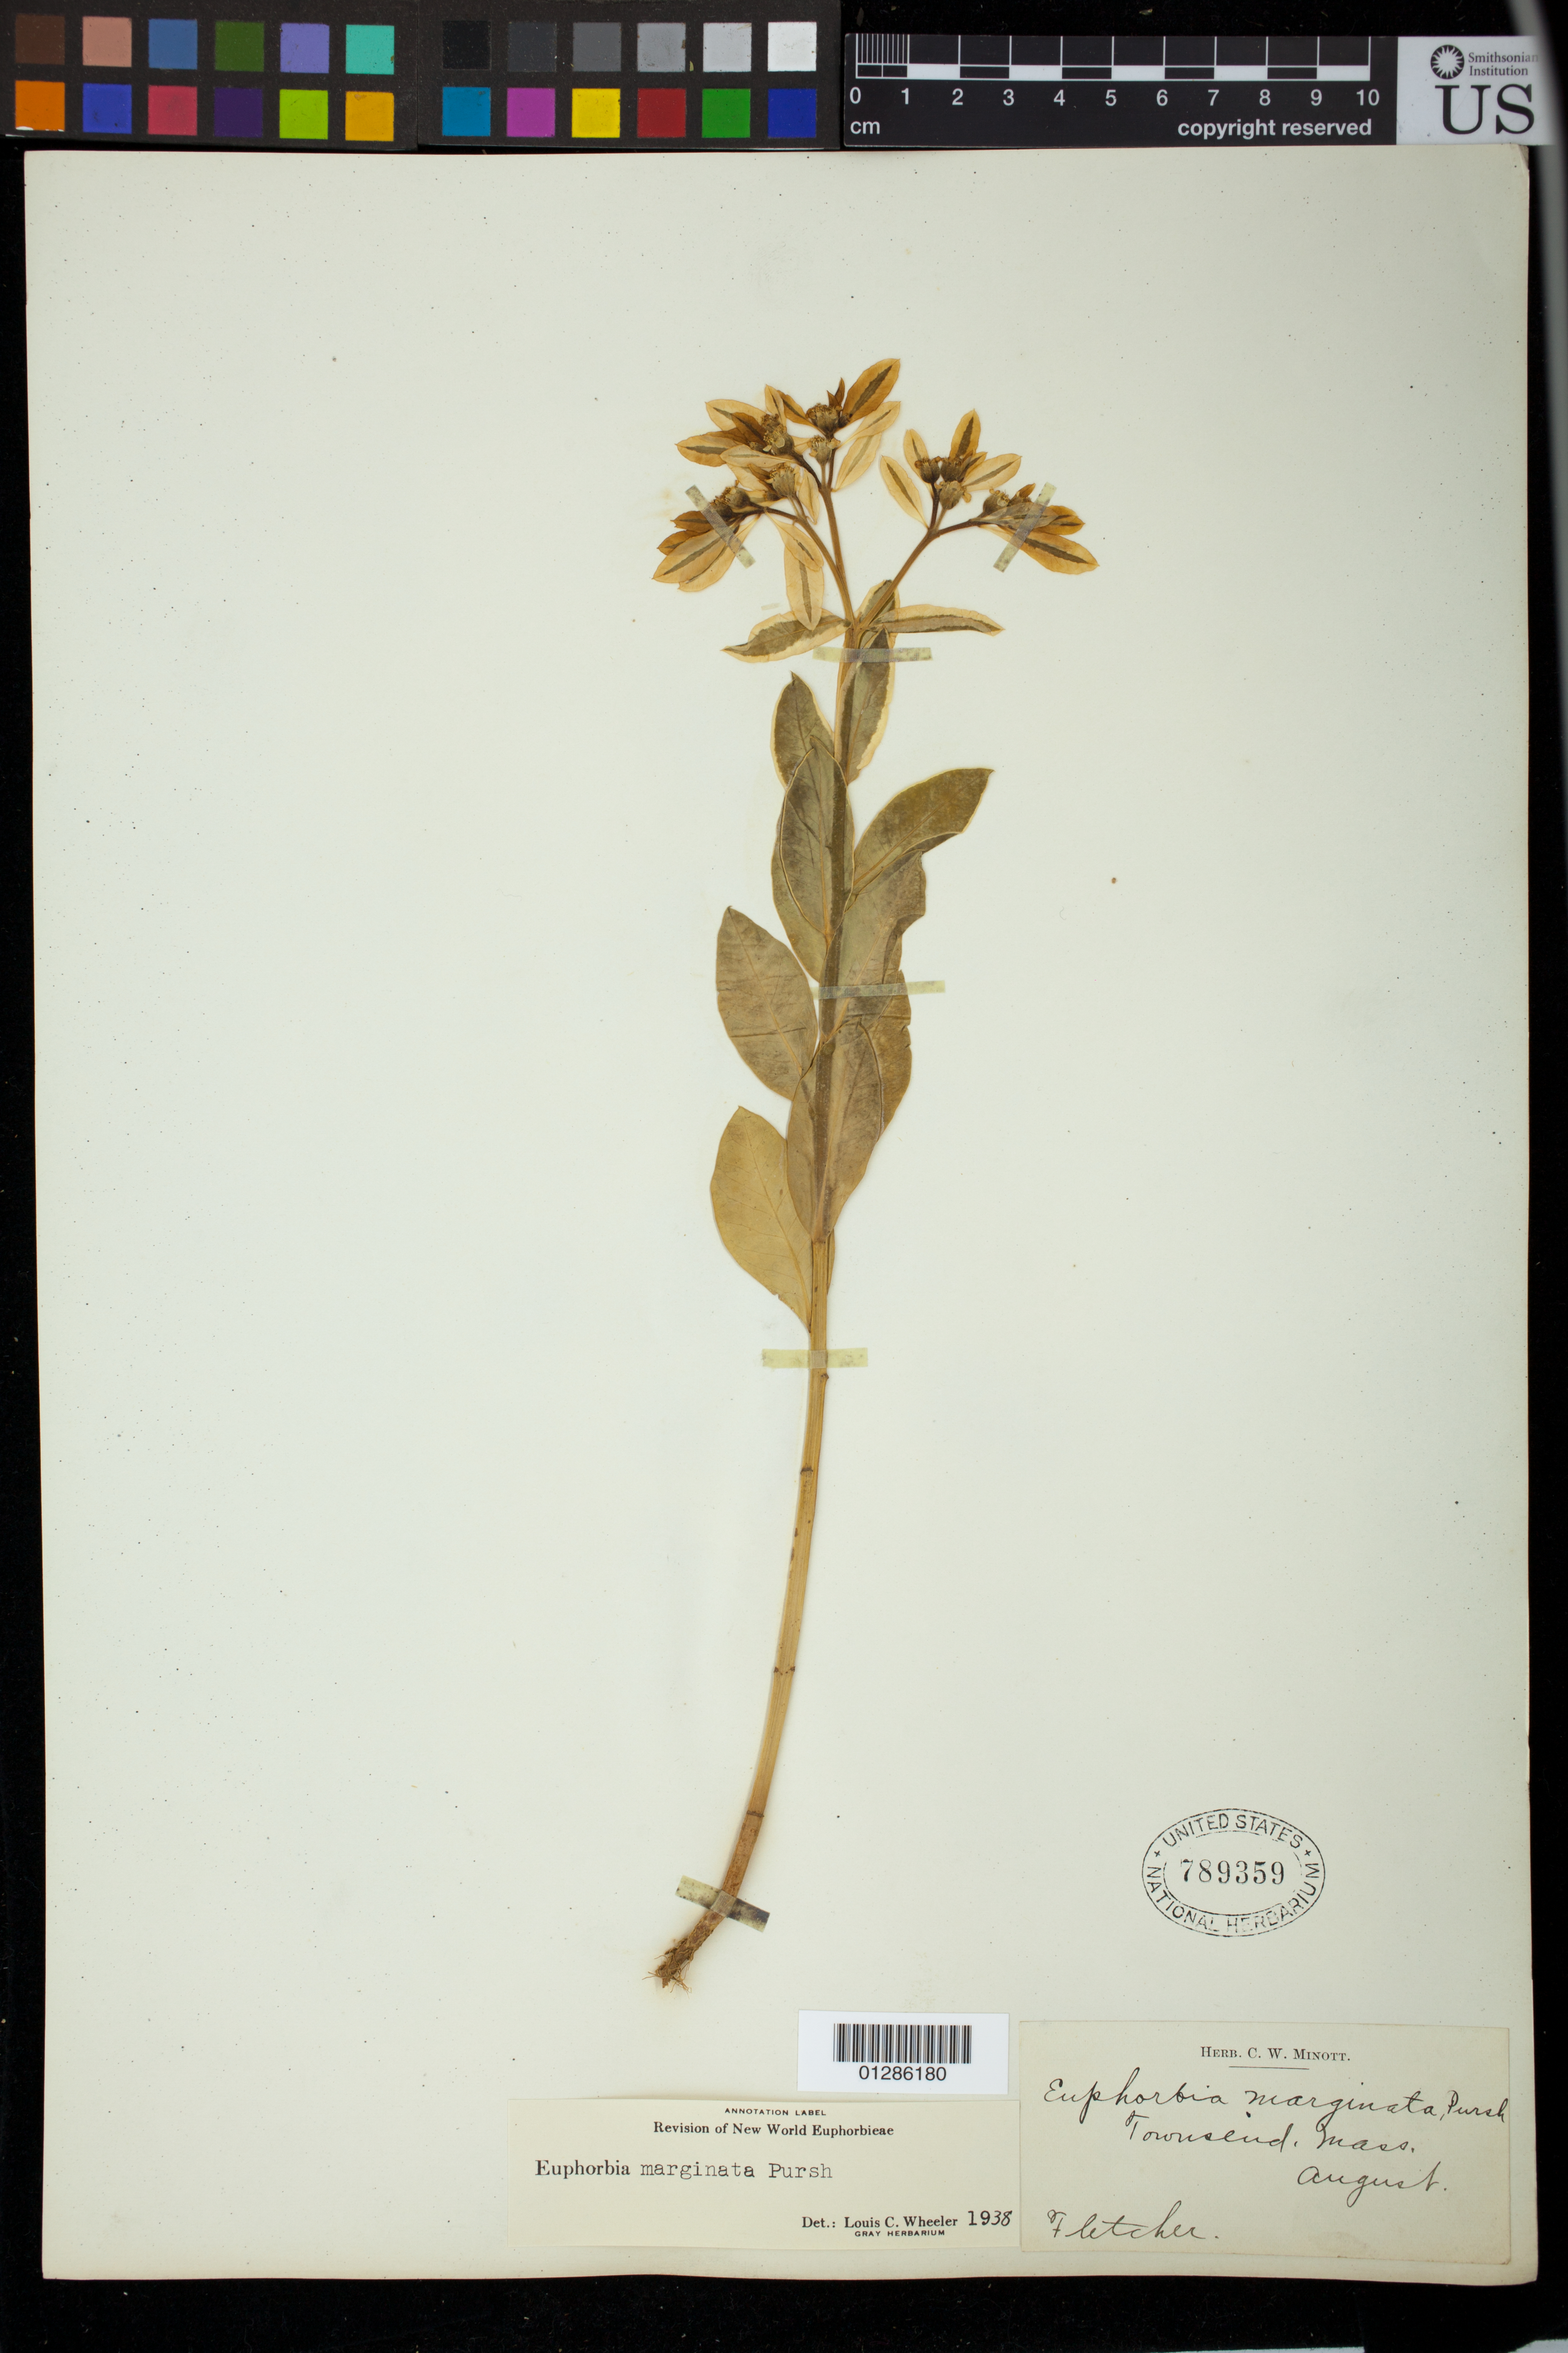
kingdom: Plantae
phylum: Tracheophyta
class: Magnoliopsida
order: Malpighiales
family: Euphorbiaceae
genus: Euphorbia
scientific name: Euphorbia marginata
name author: Pursh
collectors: -. Fletcher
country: United States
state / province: Massachusetts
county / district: Middlesex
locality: Townsend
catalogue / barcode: US 789359